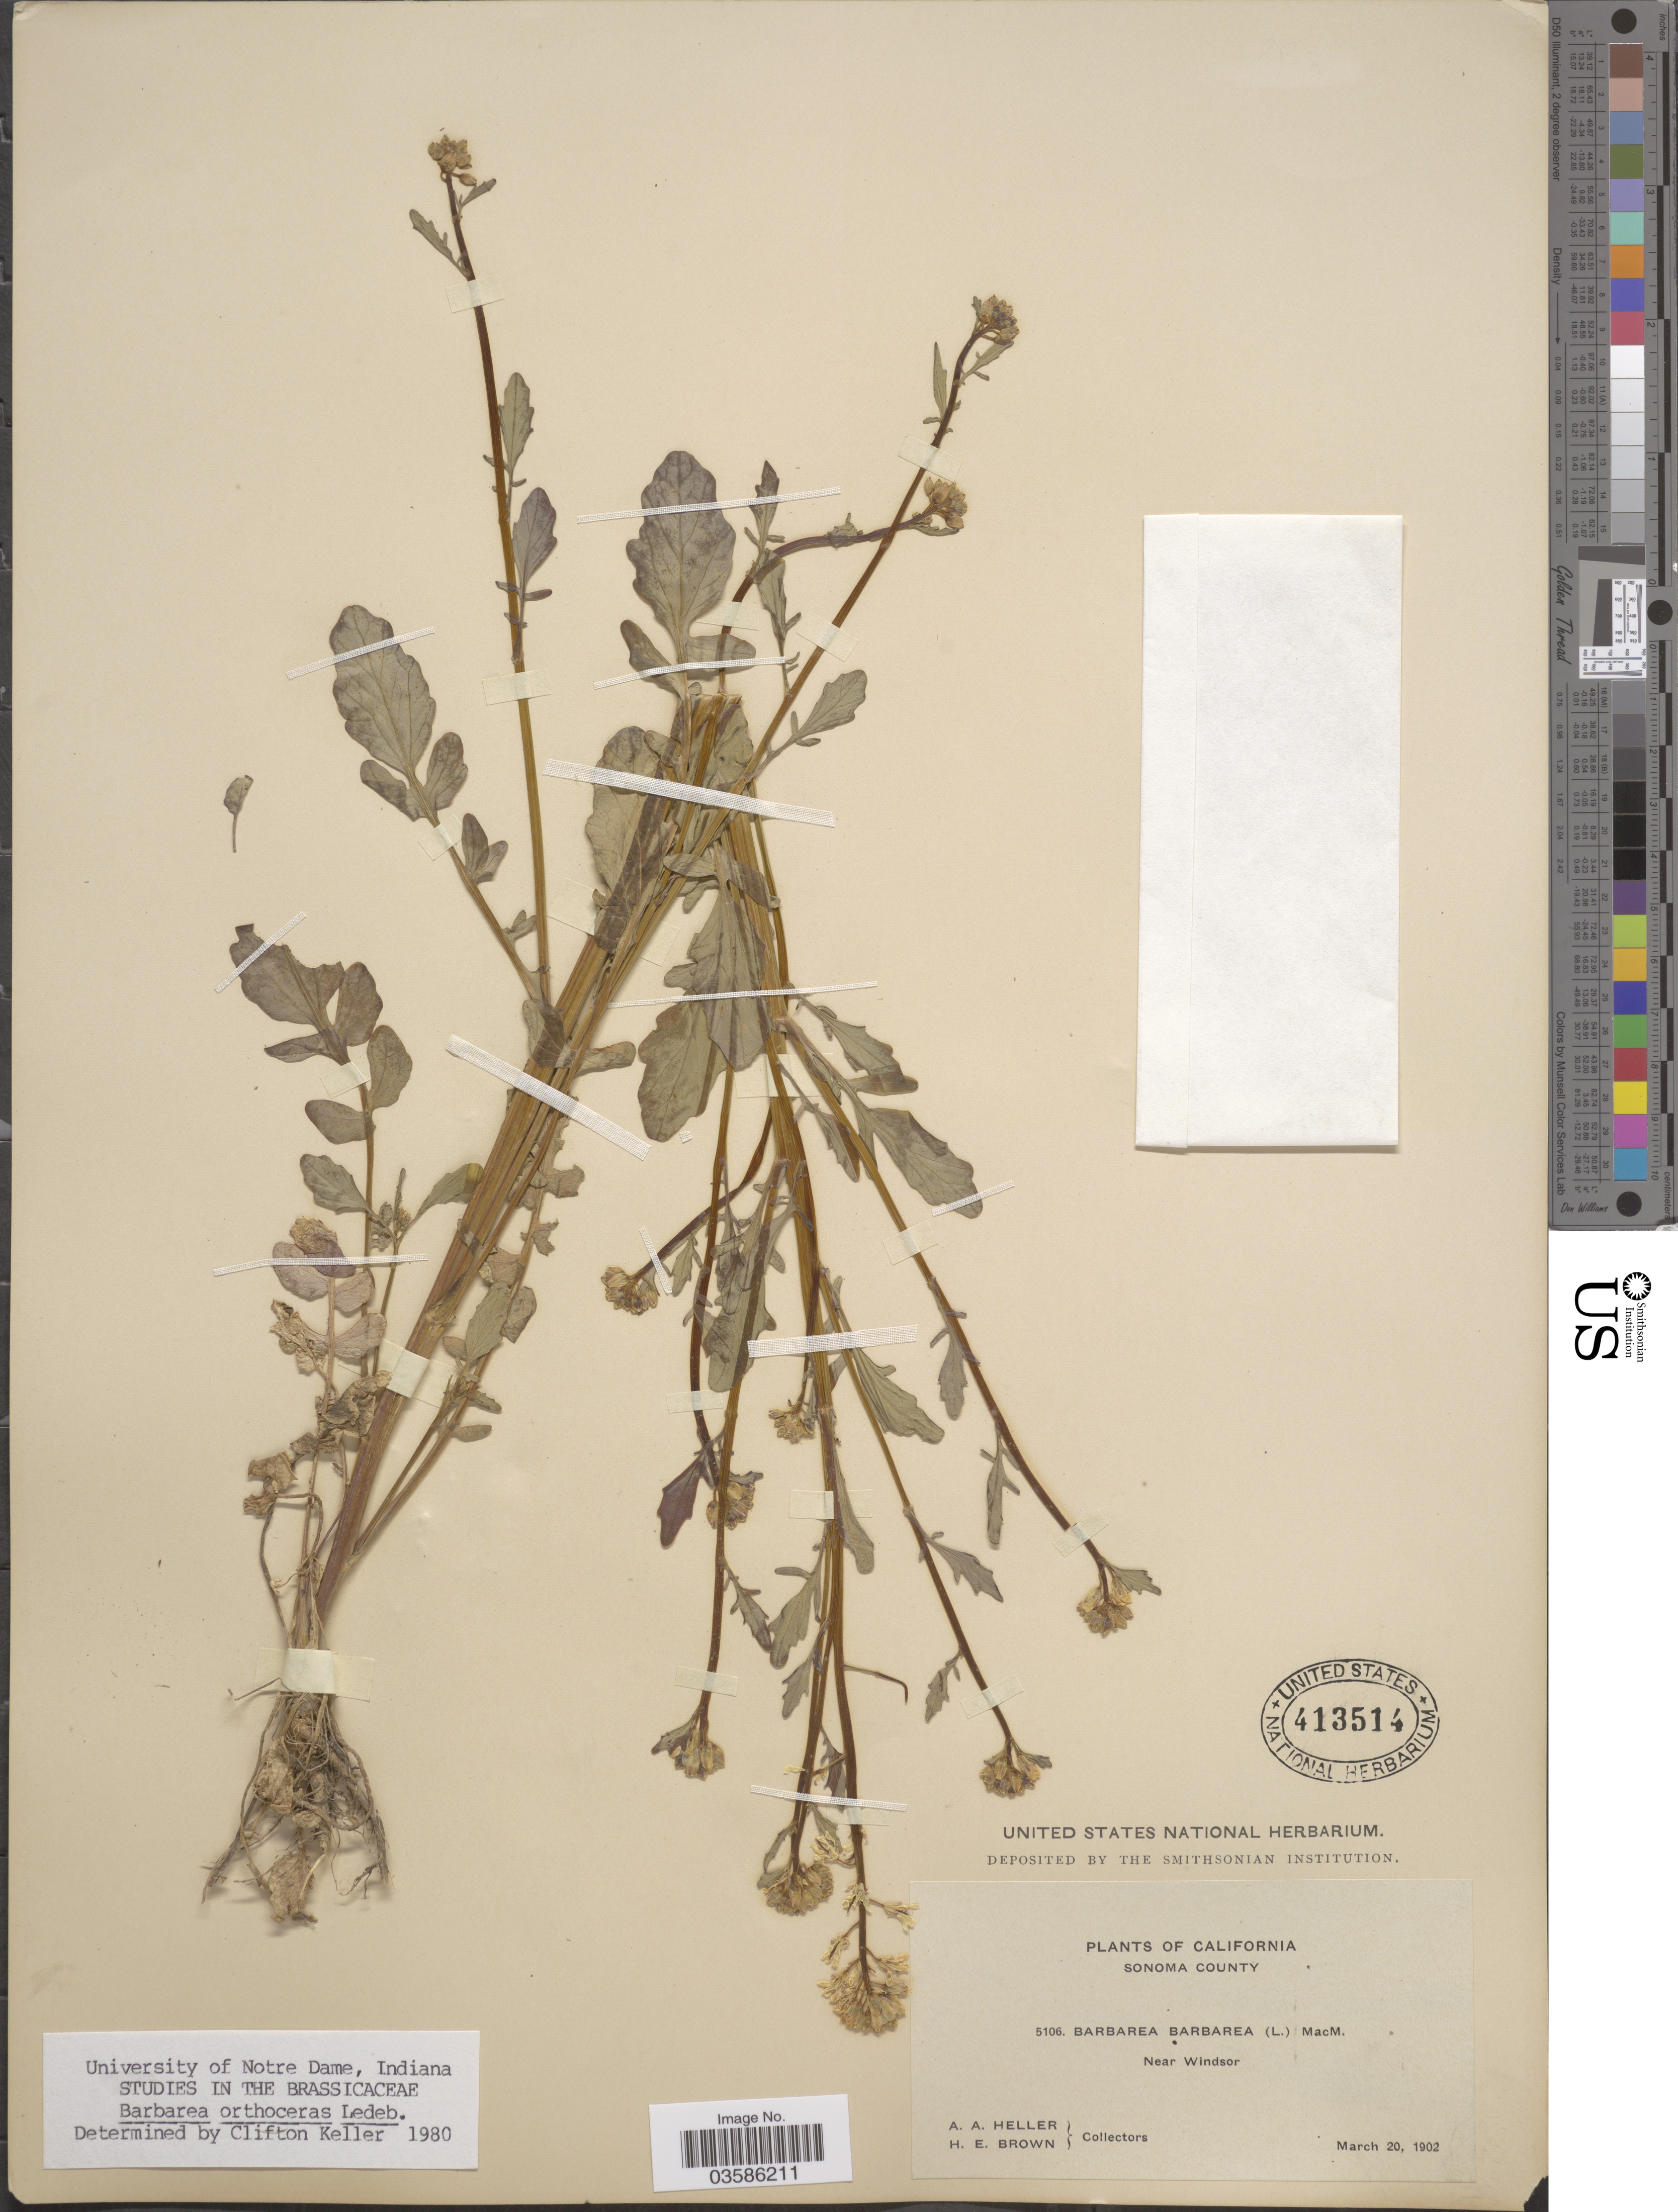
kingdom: Plantae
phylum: Tracheophyta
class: Magnoliopsida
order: Brassicales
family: Brassicaceae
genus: Barbarea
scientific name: Barbarea orthoceras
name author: Ledeb.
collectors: A. A. Heller & H. E. Brown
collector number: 5106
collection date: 1902-03-20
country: United States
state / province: California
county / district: Sonoma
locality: Sonoma County. Near Windsor.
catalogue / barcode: US 413514